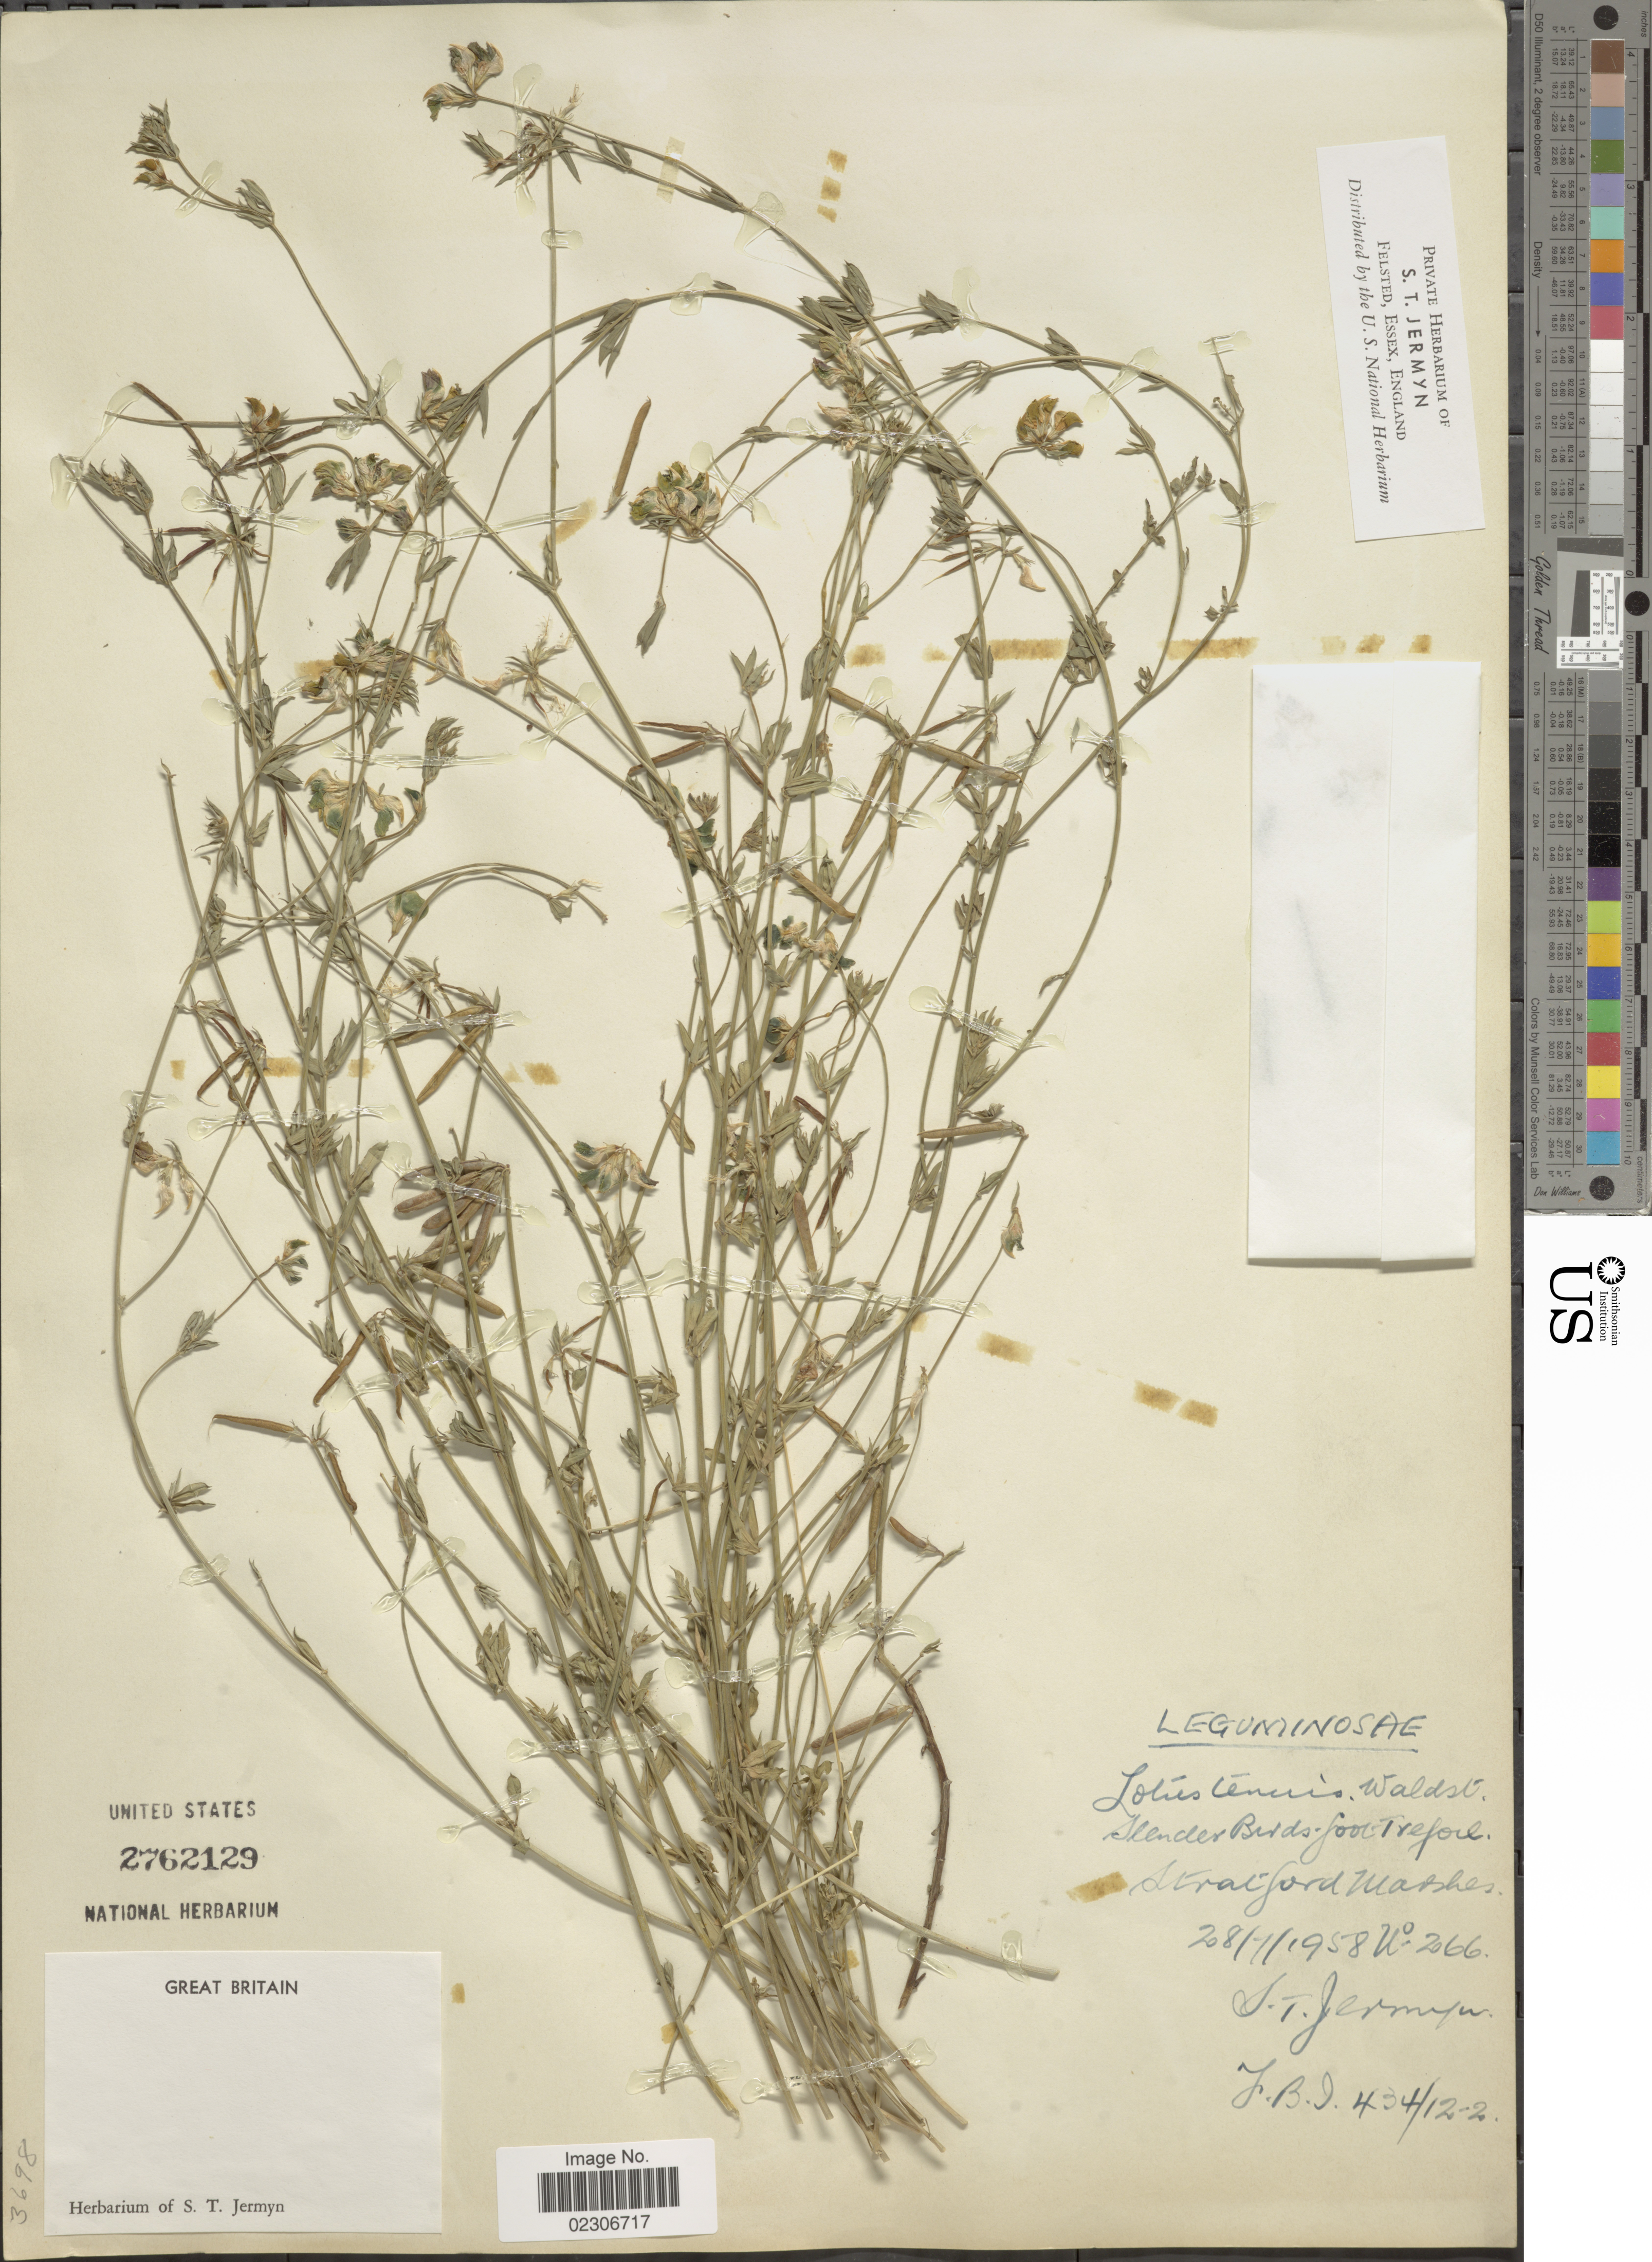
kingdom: Plantae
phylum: Tracheophyta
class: Magnoliopsida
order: Fabales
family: Fabaceae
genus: Lotus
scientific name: Lotus tenuis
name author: Waldst. & Kit.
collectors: S. Jermyn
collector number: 266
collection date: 1958-07-28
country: United Kingdom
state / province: England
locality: Great Britain, Stratford Marshes.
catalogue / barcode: US 2762129